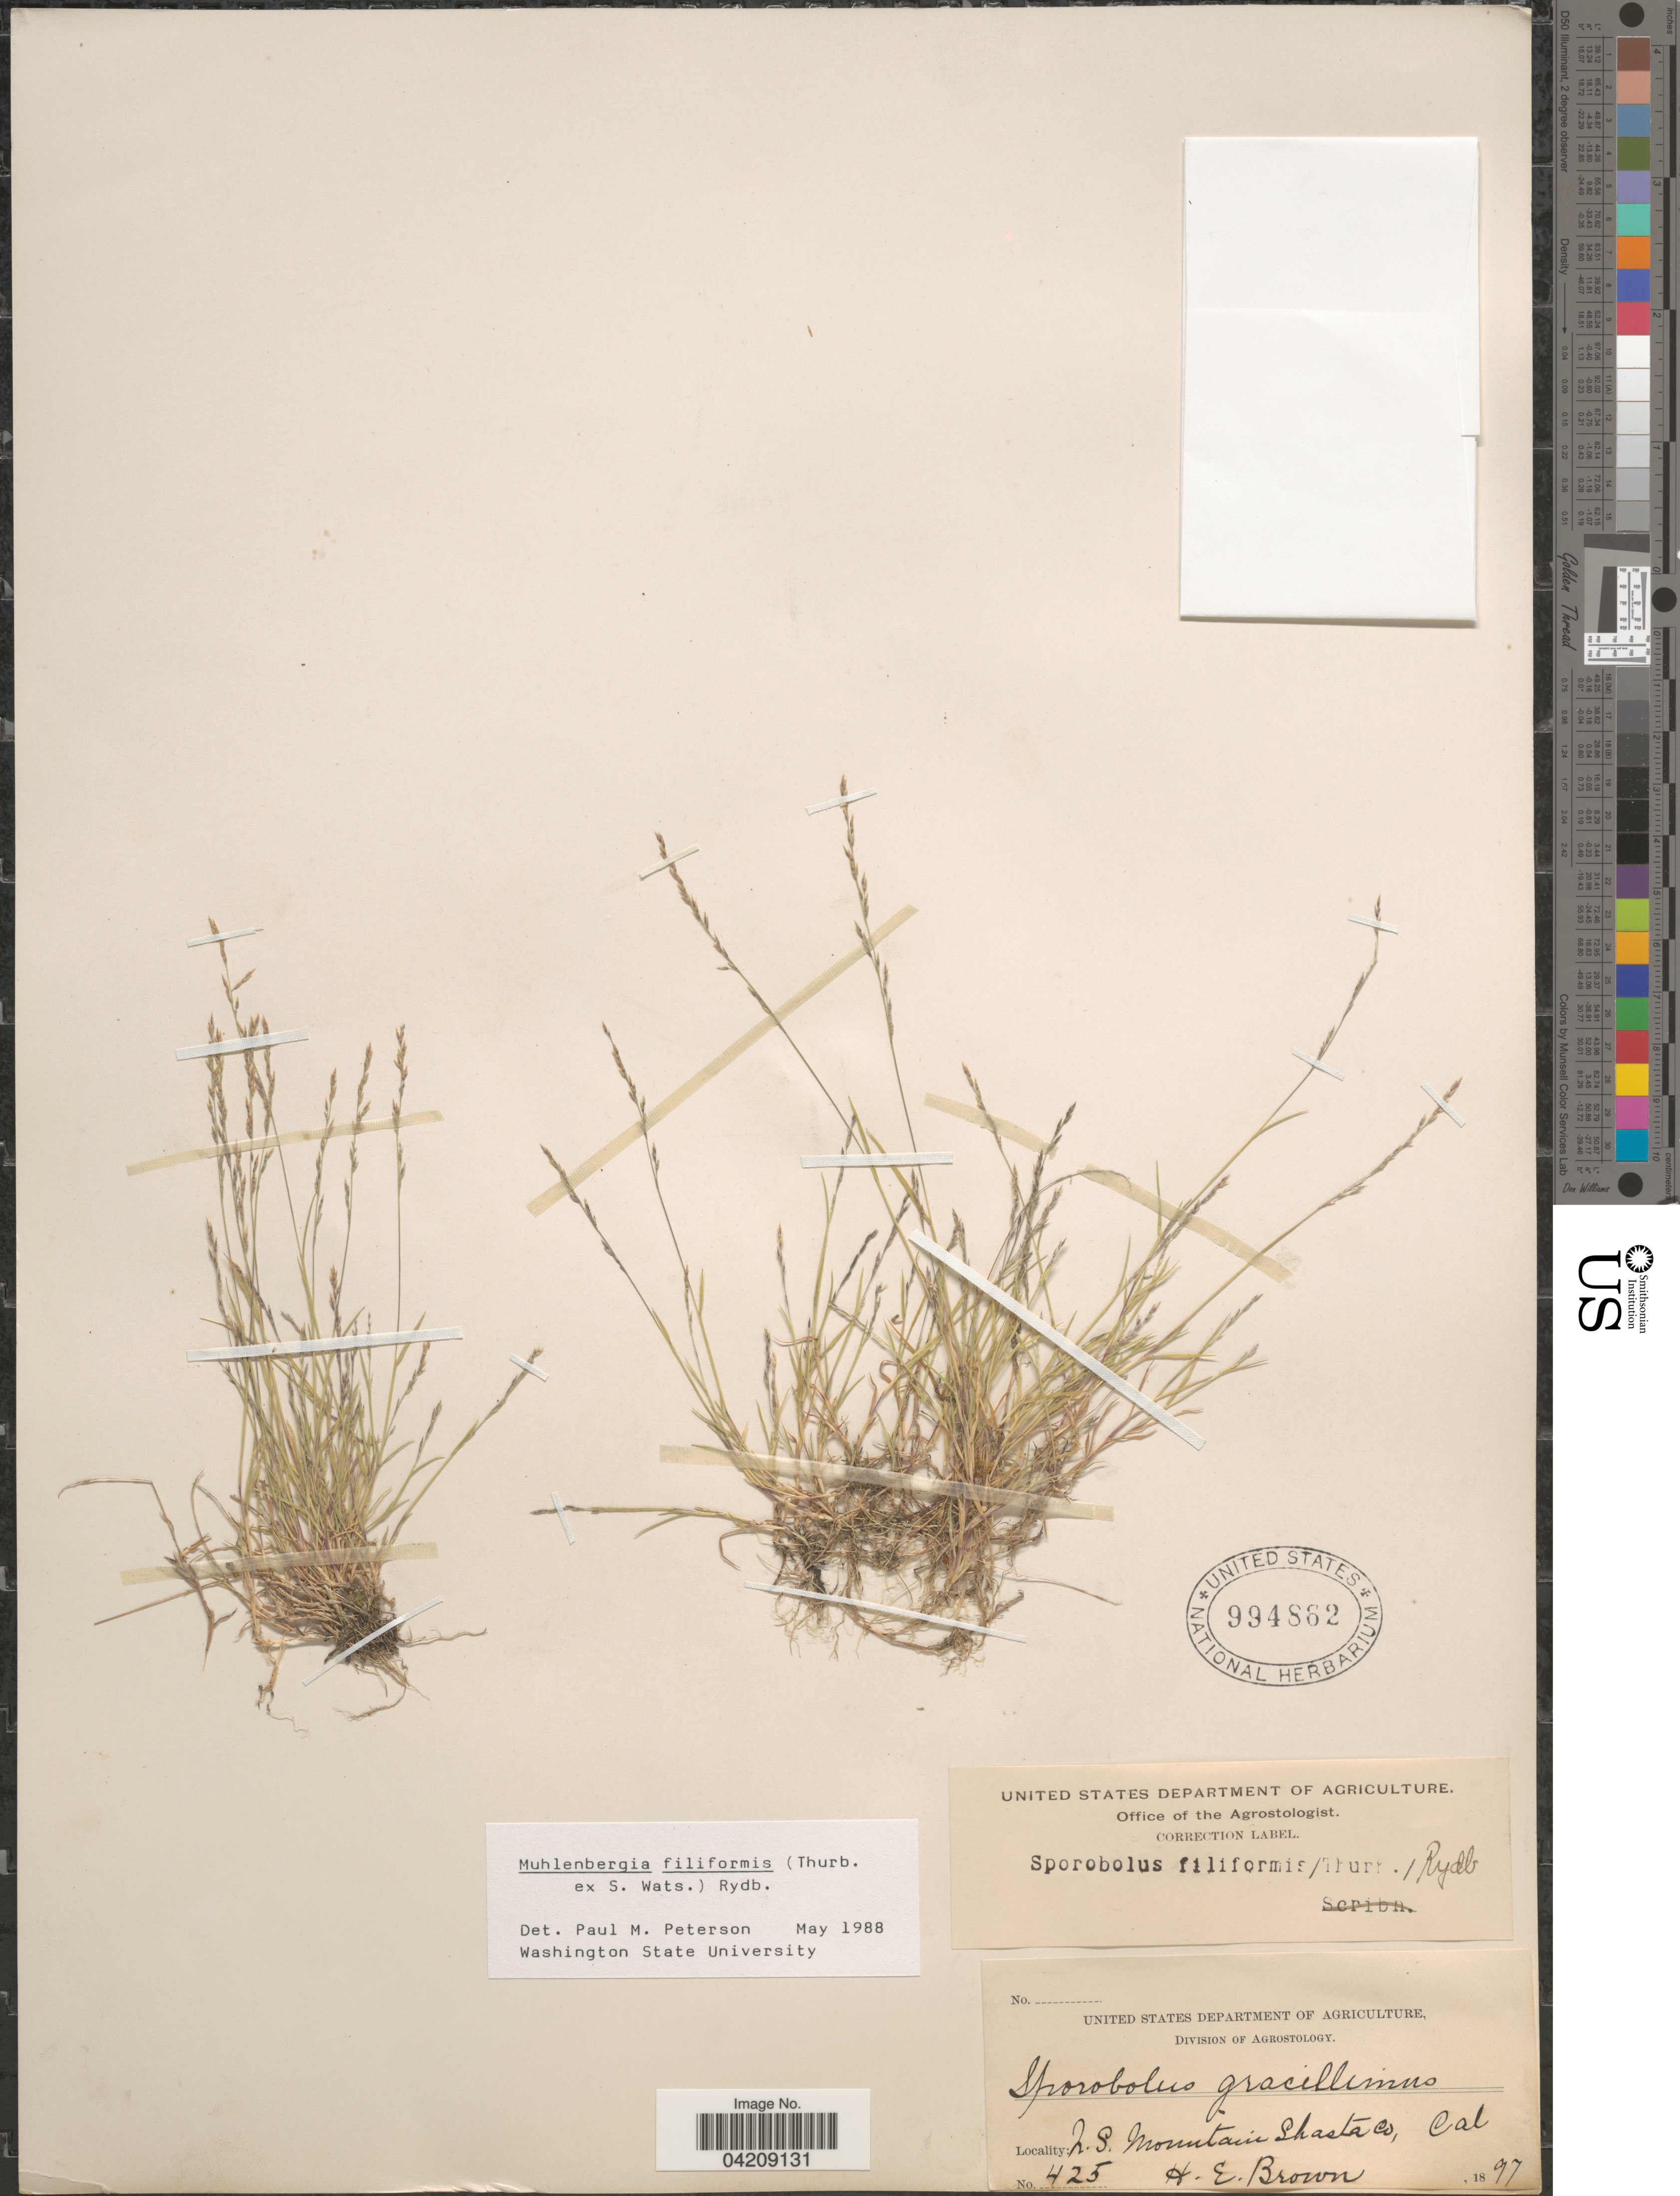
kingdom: Plantae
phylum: Tracheophyta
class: Liliopsida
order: Poales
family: Poaceae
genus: Muhlenbergia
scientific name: Muhlenbergia filiformis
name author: (Thurb. ex S. Watson) Rydb.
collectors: H. E. Brown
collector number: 425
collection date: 1897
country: United States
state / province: California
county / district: Shasta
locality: L. S. Mountain Shasta Co.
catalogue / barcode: US 994862